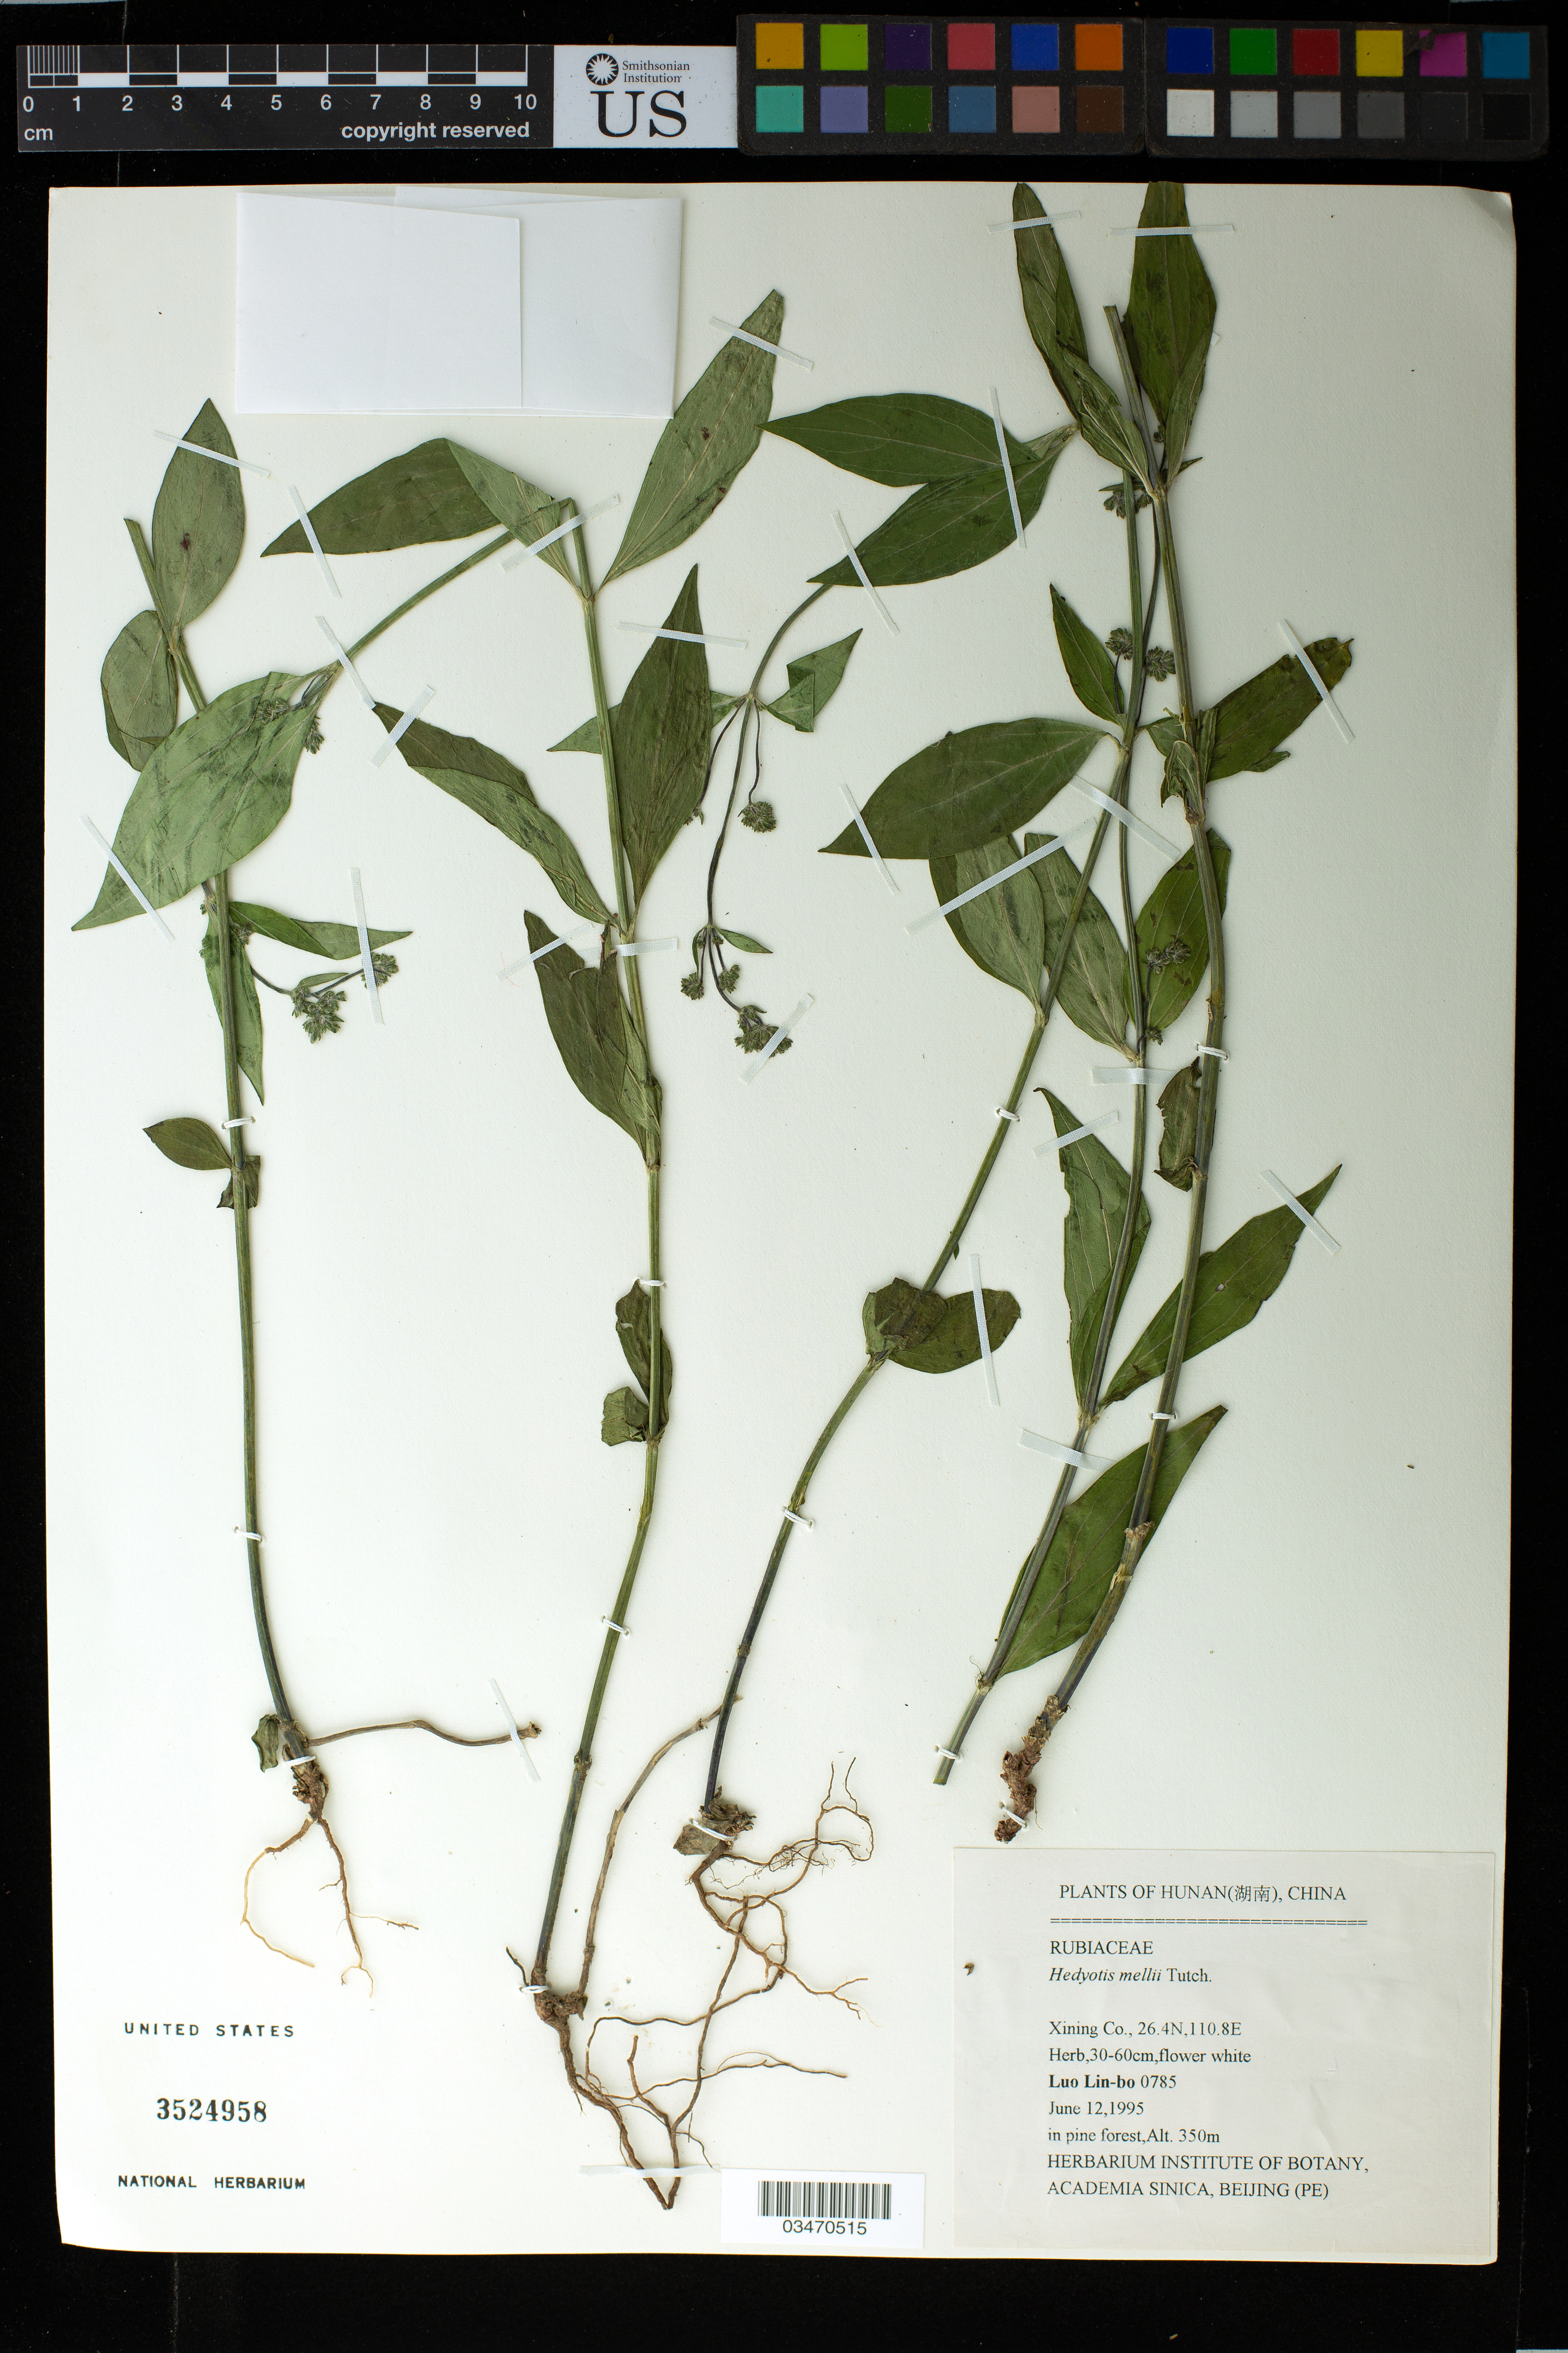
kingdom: Plantae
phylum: Tracheophyta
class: Magnoliopsida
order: Gentianales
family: Rubiaceae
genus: Hedyotis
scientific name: Hedyotis mellii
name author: Tutcher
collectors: L. B. Luo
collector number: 0785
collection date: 1995-06-12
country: China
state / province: Hunan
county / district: Xinning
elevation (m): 350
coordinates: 26.4N, 110.8E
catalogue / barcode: US 3524958